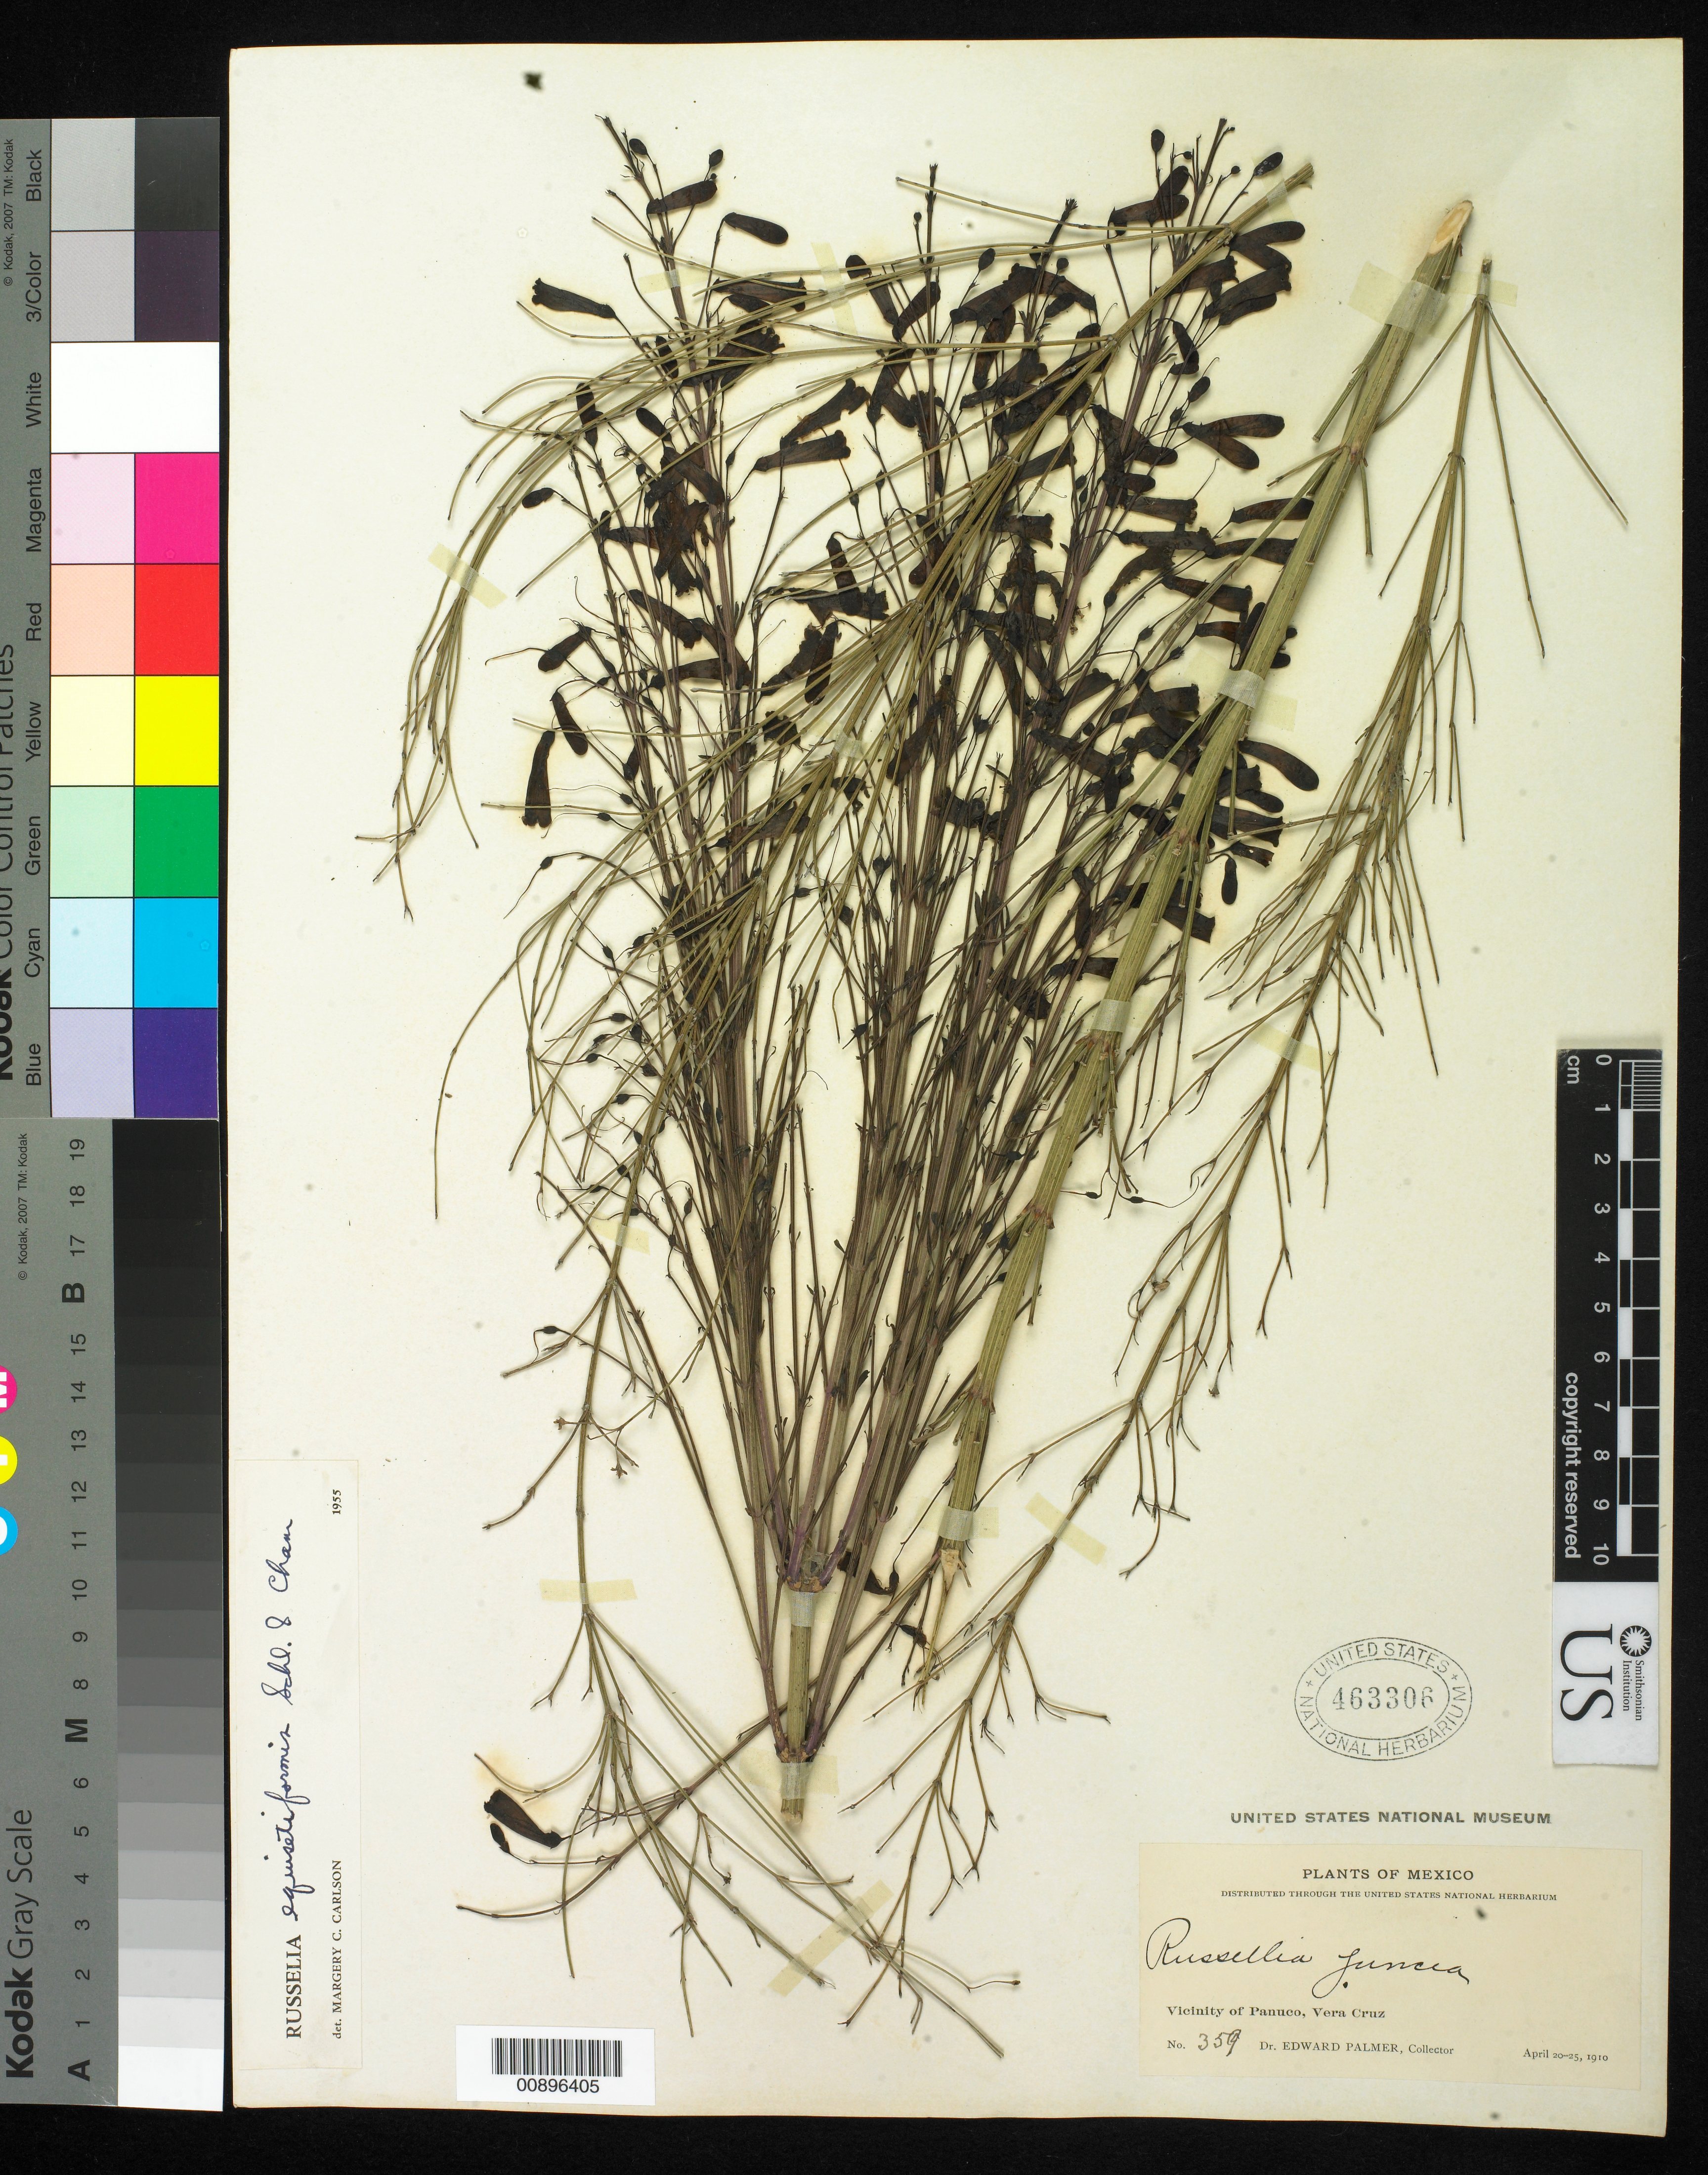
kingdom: Plantae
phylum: Tracheophyta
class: Magnoliopsida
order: Lamiales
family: Plantaginaceae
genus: Russelia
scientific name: Russelia equisetiformis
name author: Schltdl. & Cham.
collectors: E. Palmer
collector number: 359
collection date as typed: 20 Apr 1910 to 25 Apr 1910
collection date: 1910-04-20/1910-04-25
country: Mexico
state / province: Veracruz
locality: Vicinity of Panuco, Veracruz.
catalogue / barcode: US 463306